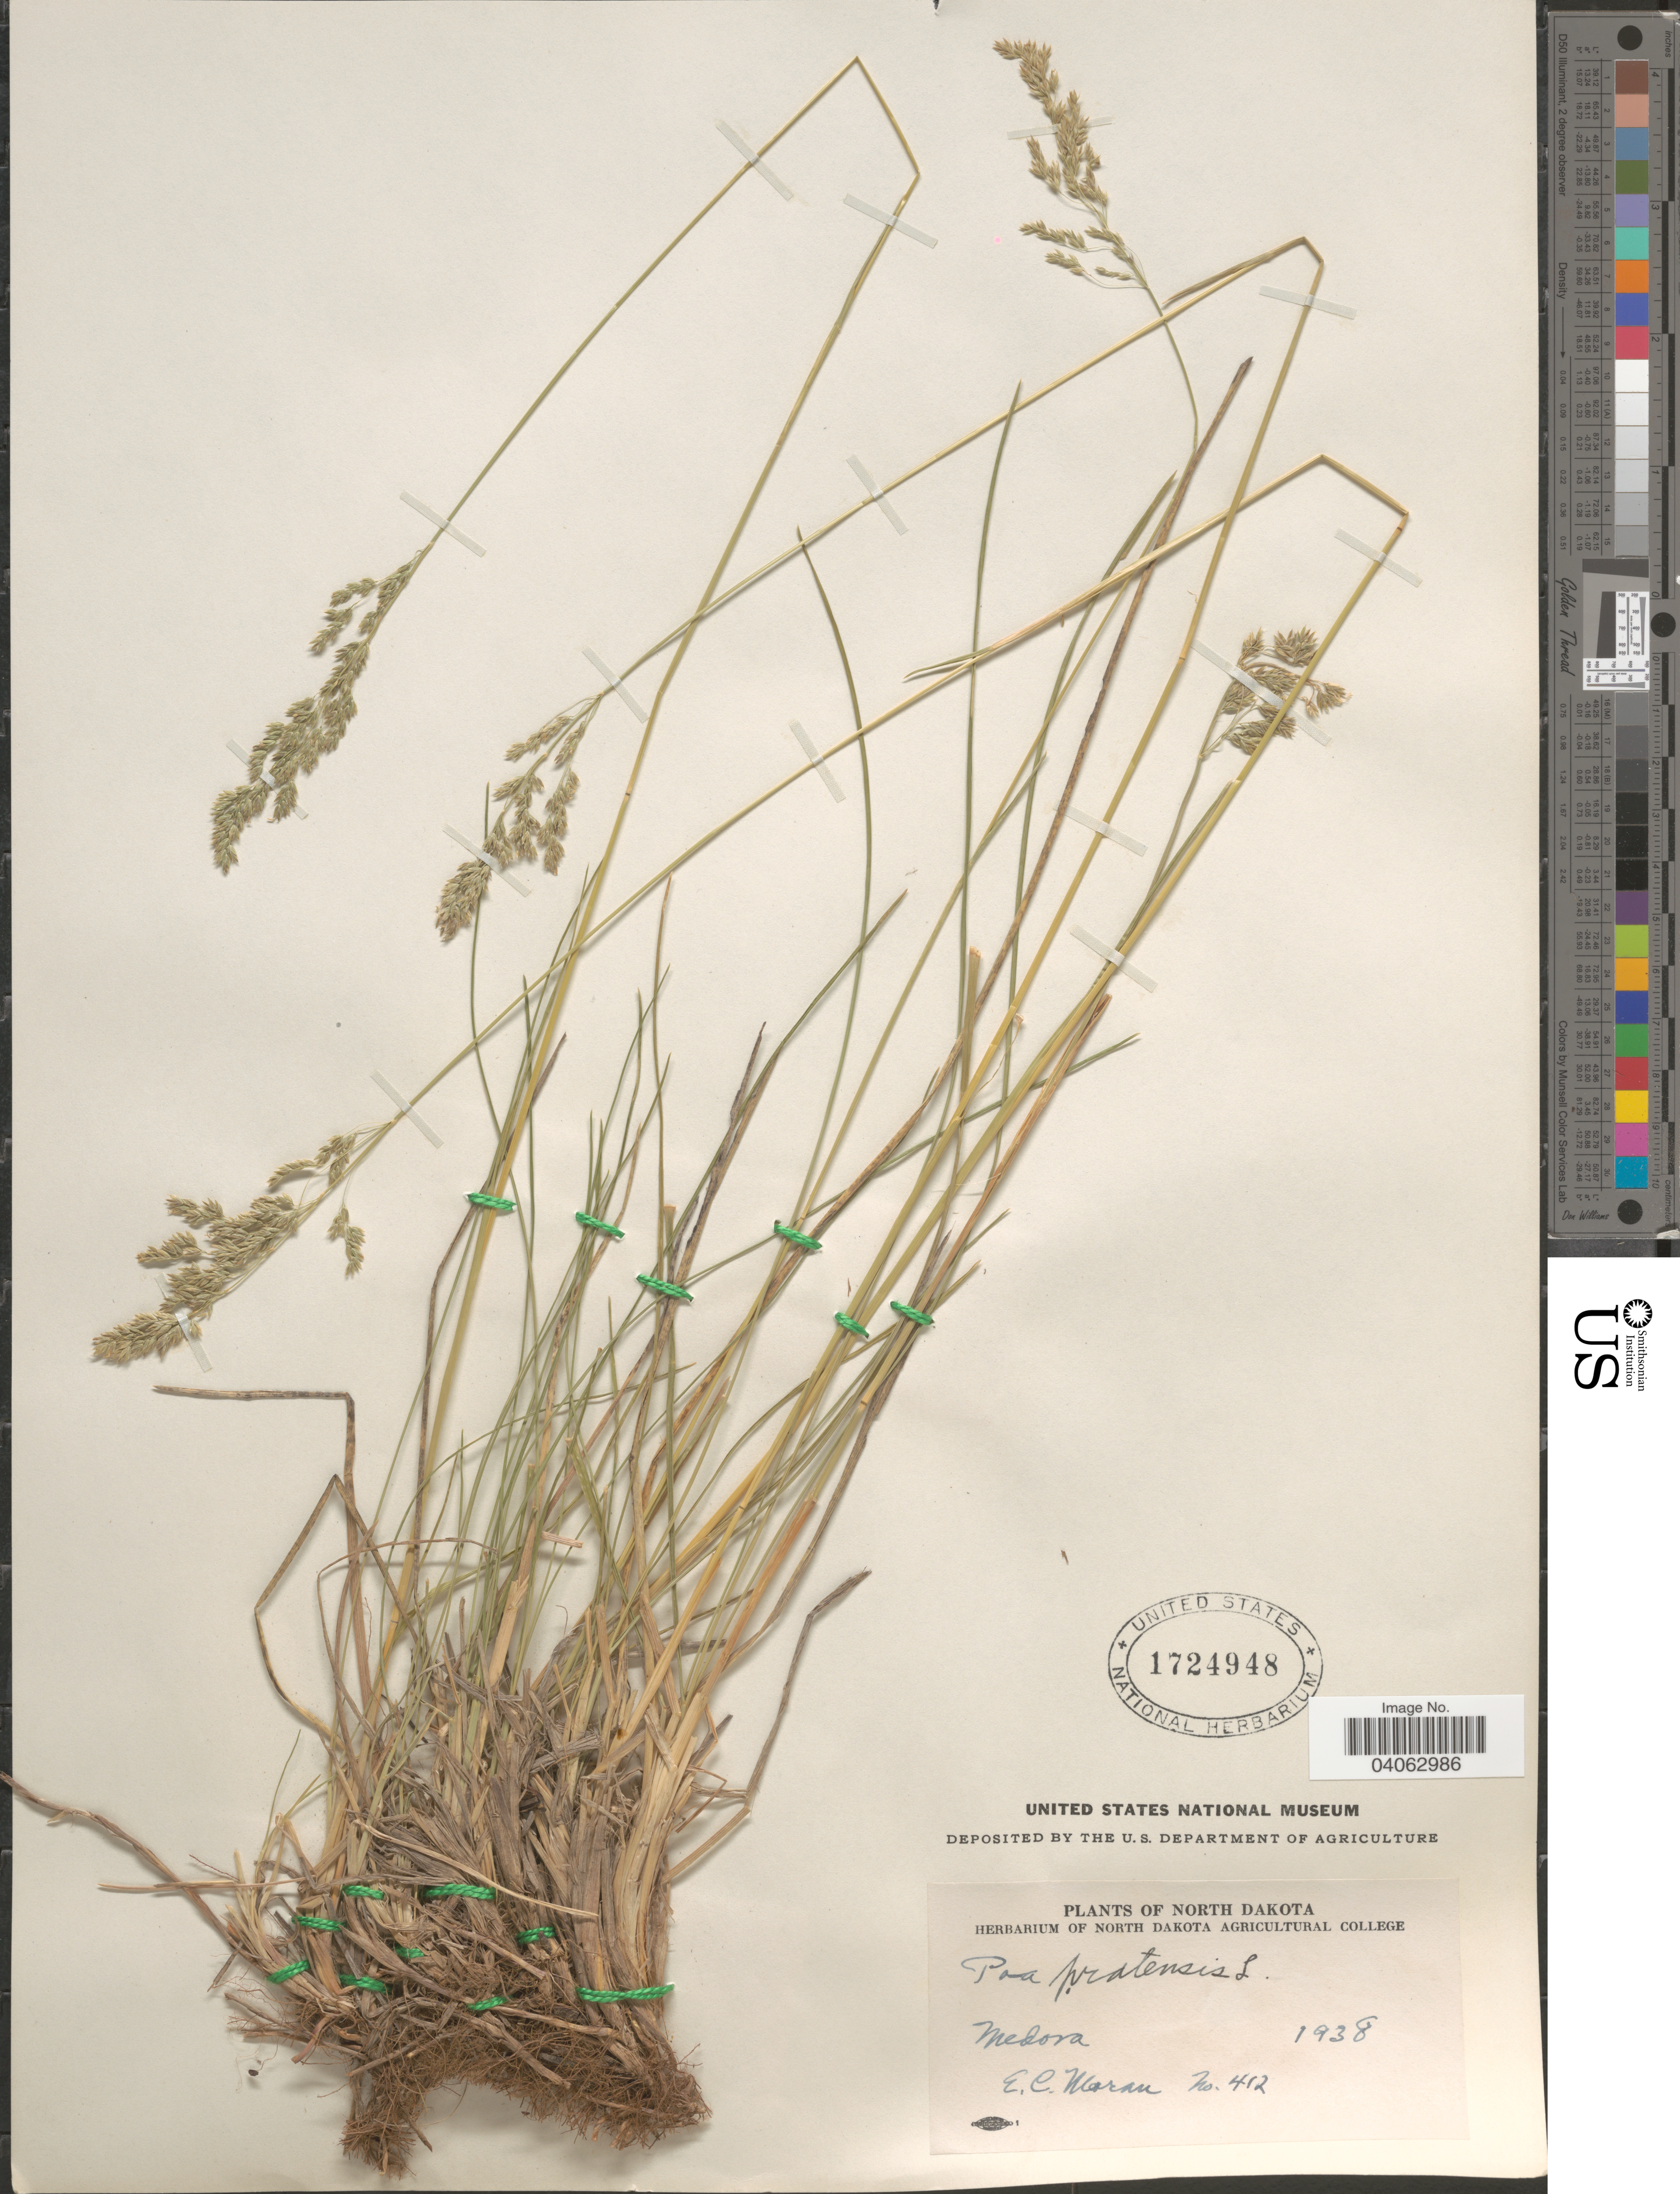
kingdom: Plantae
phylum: Tracheophyta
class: Liliopsida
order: Poales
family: Poaceae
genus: Poa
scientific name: Poa pratensis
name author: L.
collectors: E. C. Moran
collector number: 412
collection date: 1938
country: United States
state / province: North Dakota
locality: Medora.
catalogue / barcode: US 1724948